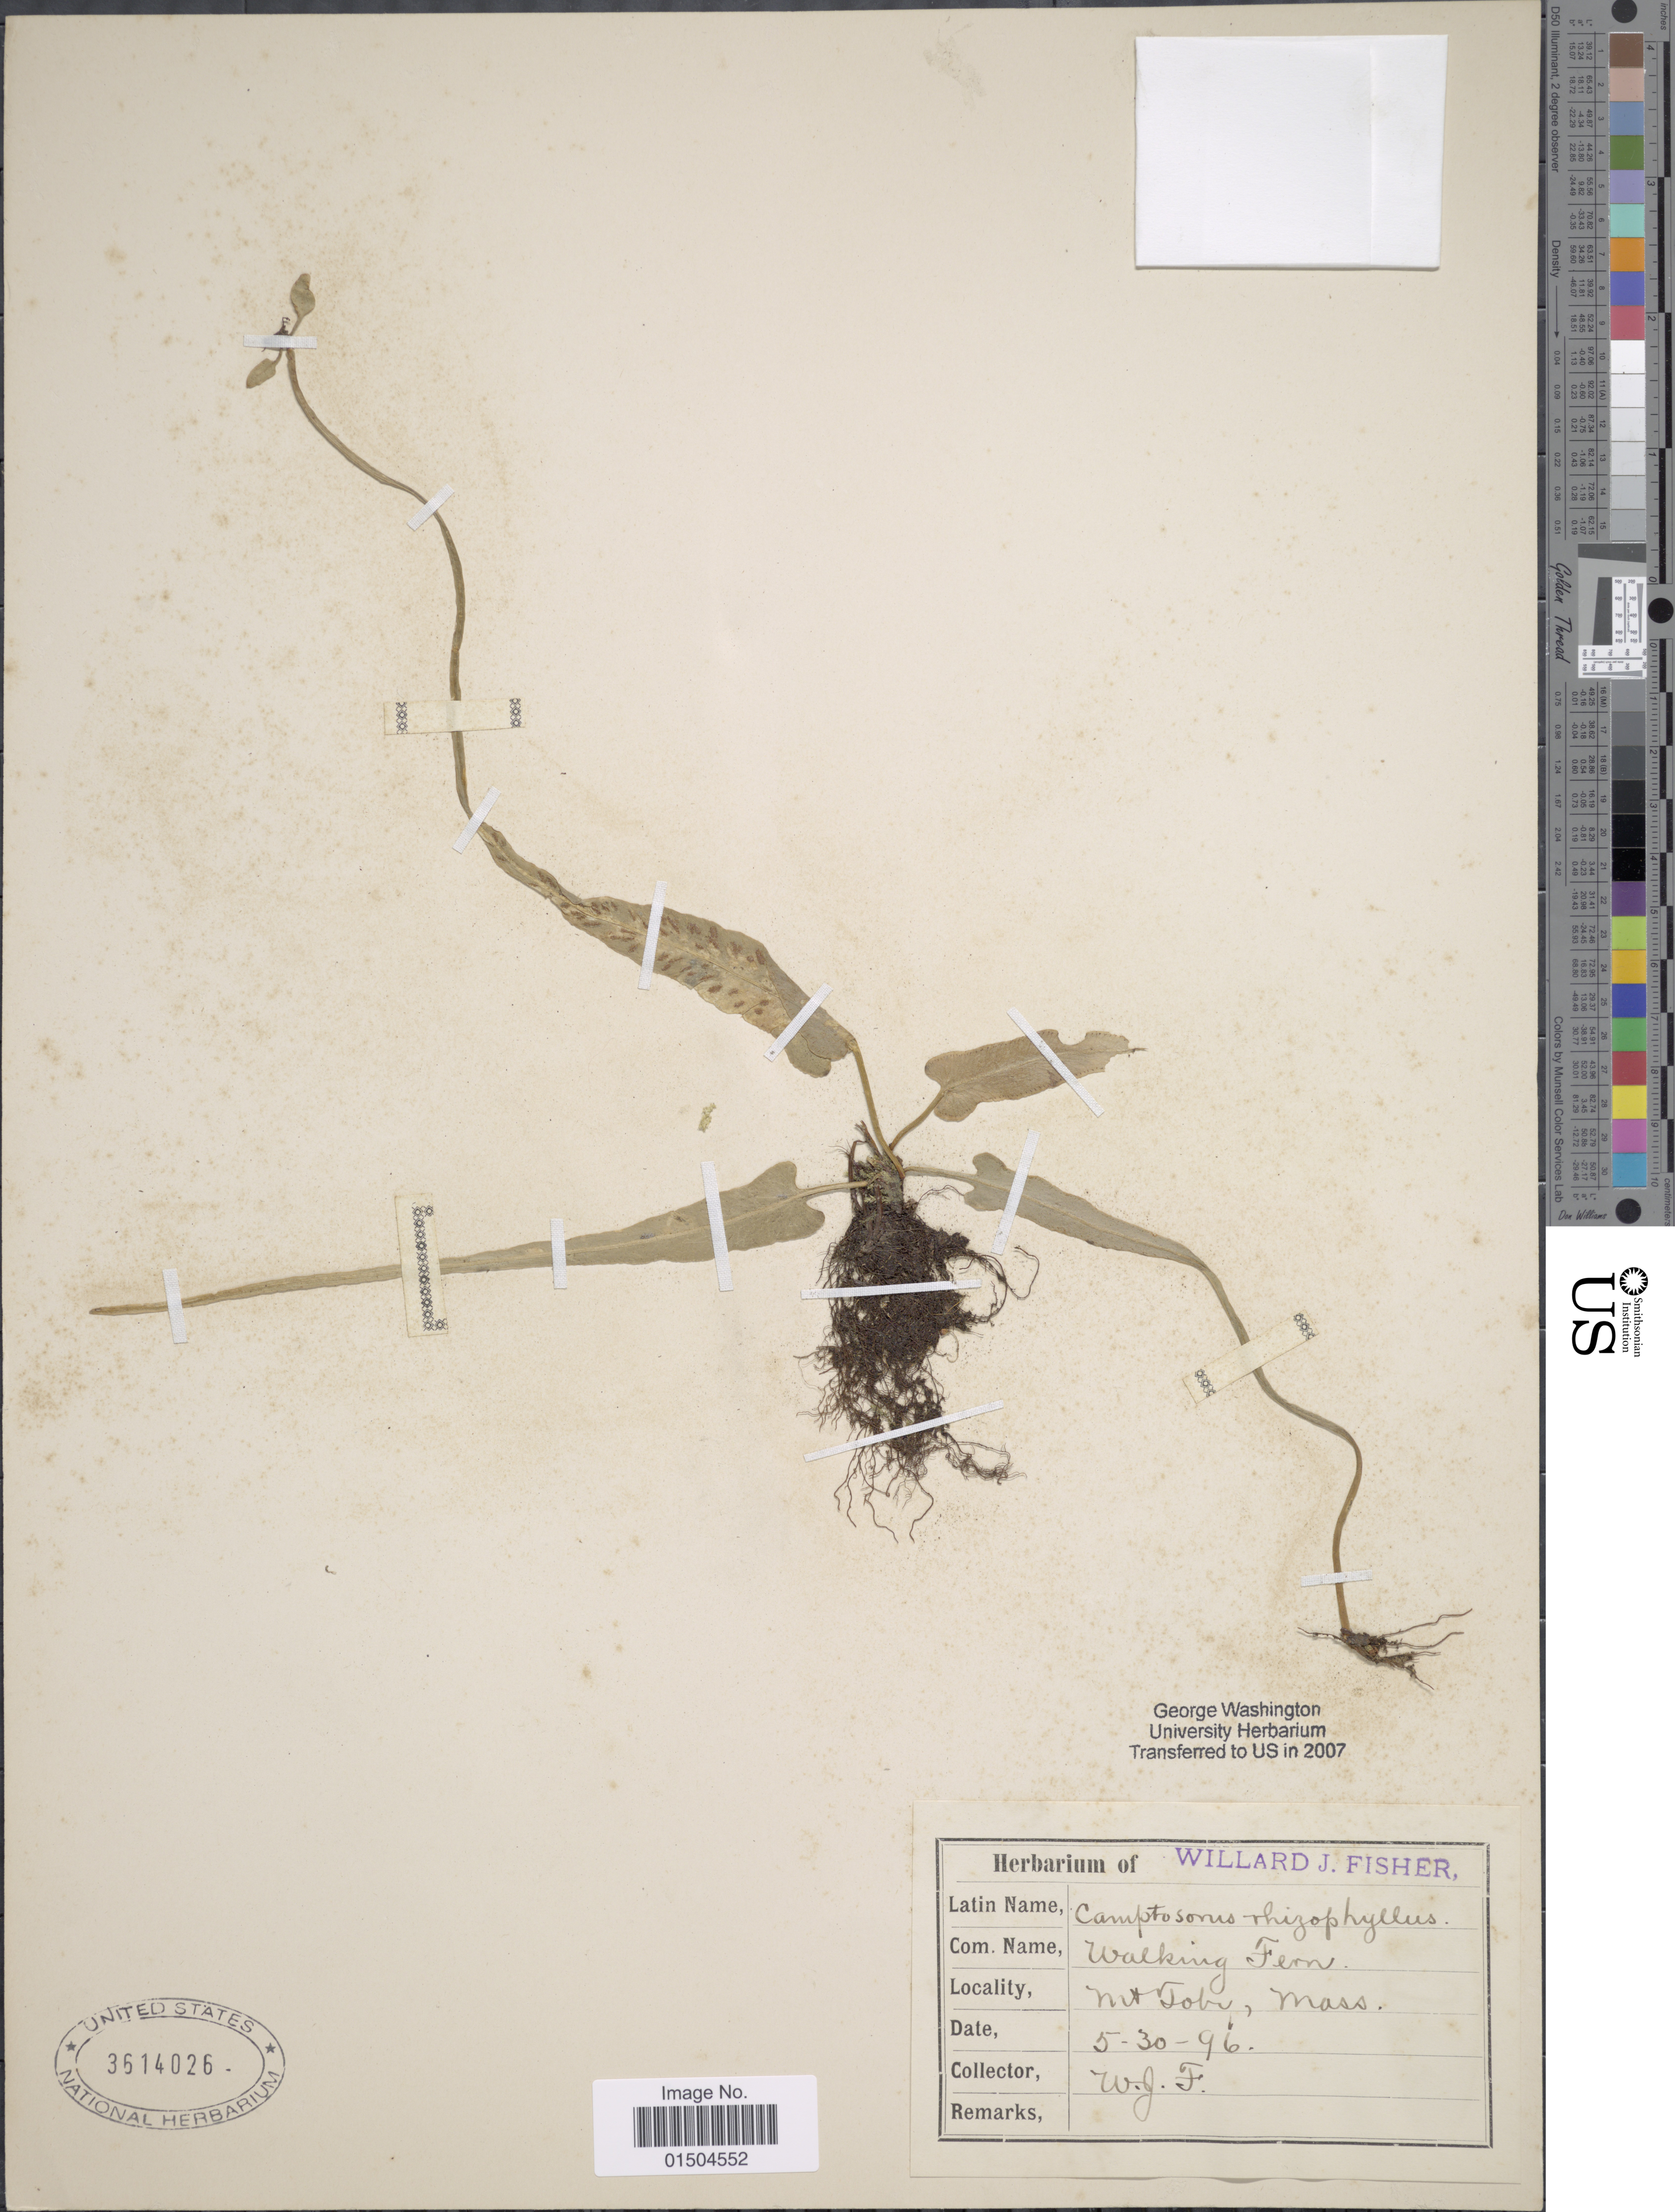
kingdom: Plantae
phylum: Tracheophyta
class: Polypodiopsida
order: Polypodiales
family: Aspleniaceae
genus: Asplenium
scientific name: Asplenium rhizophyllum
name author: L.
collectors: W. J. Fisher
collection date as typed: Transcribed d/m/y: 30/5/96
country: United States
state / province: Massachusetts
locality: Mt. Toby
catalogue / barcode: US 3614026